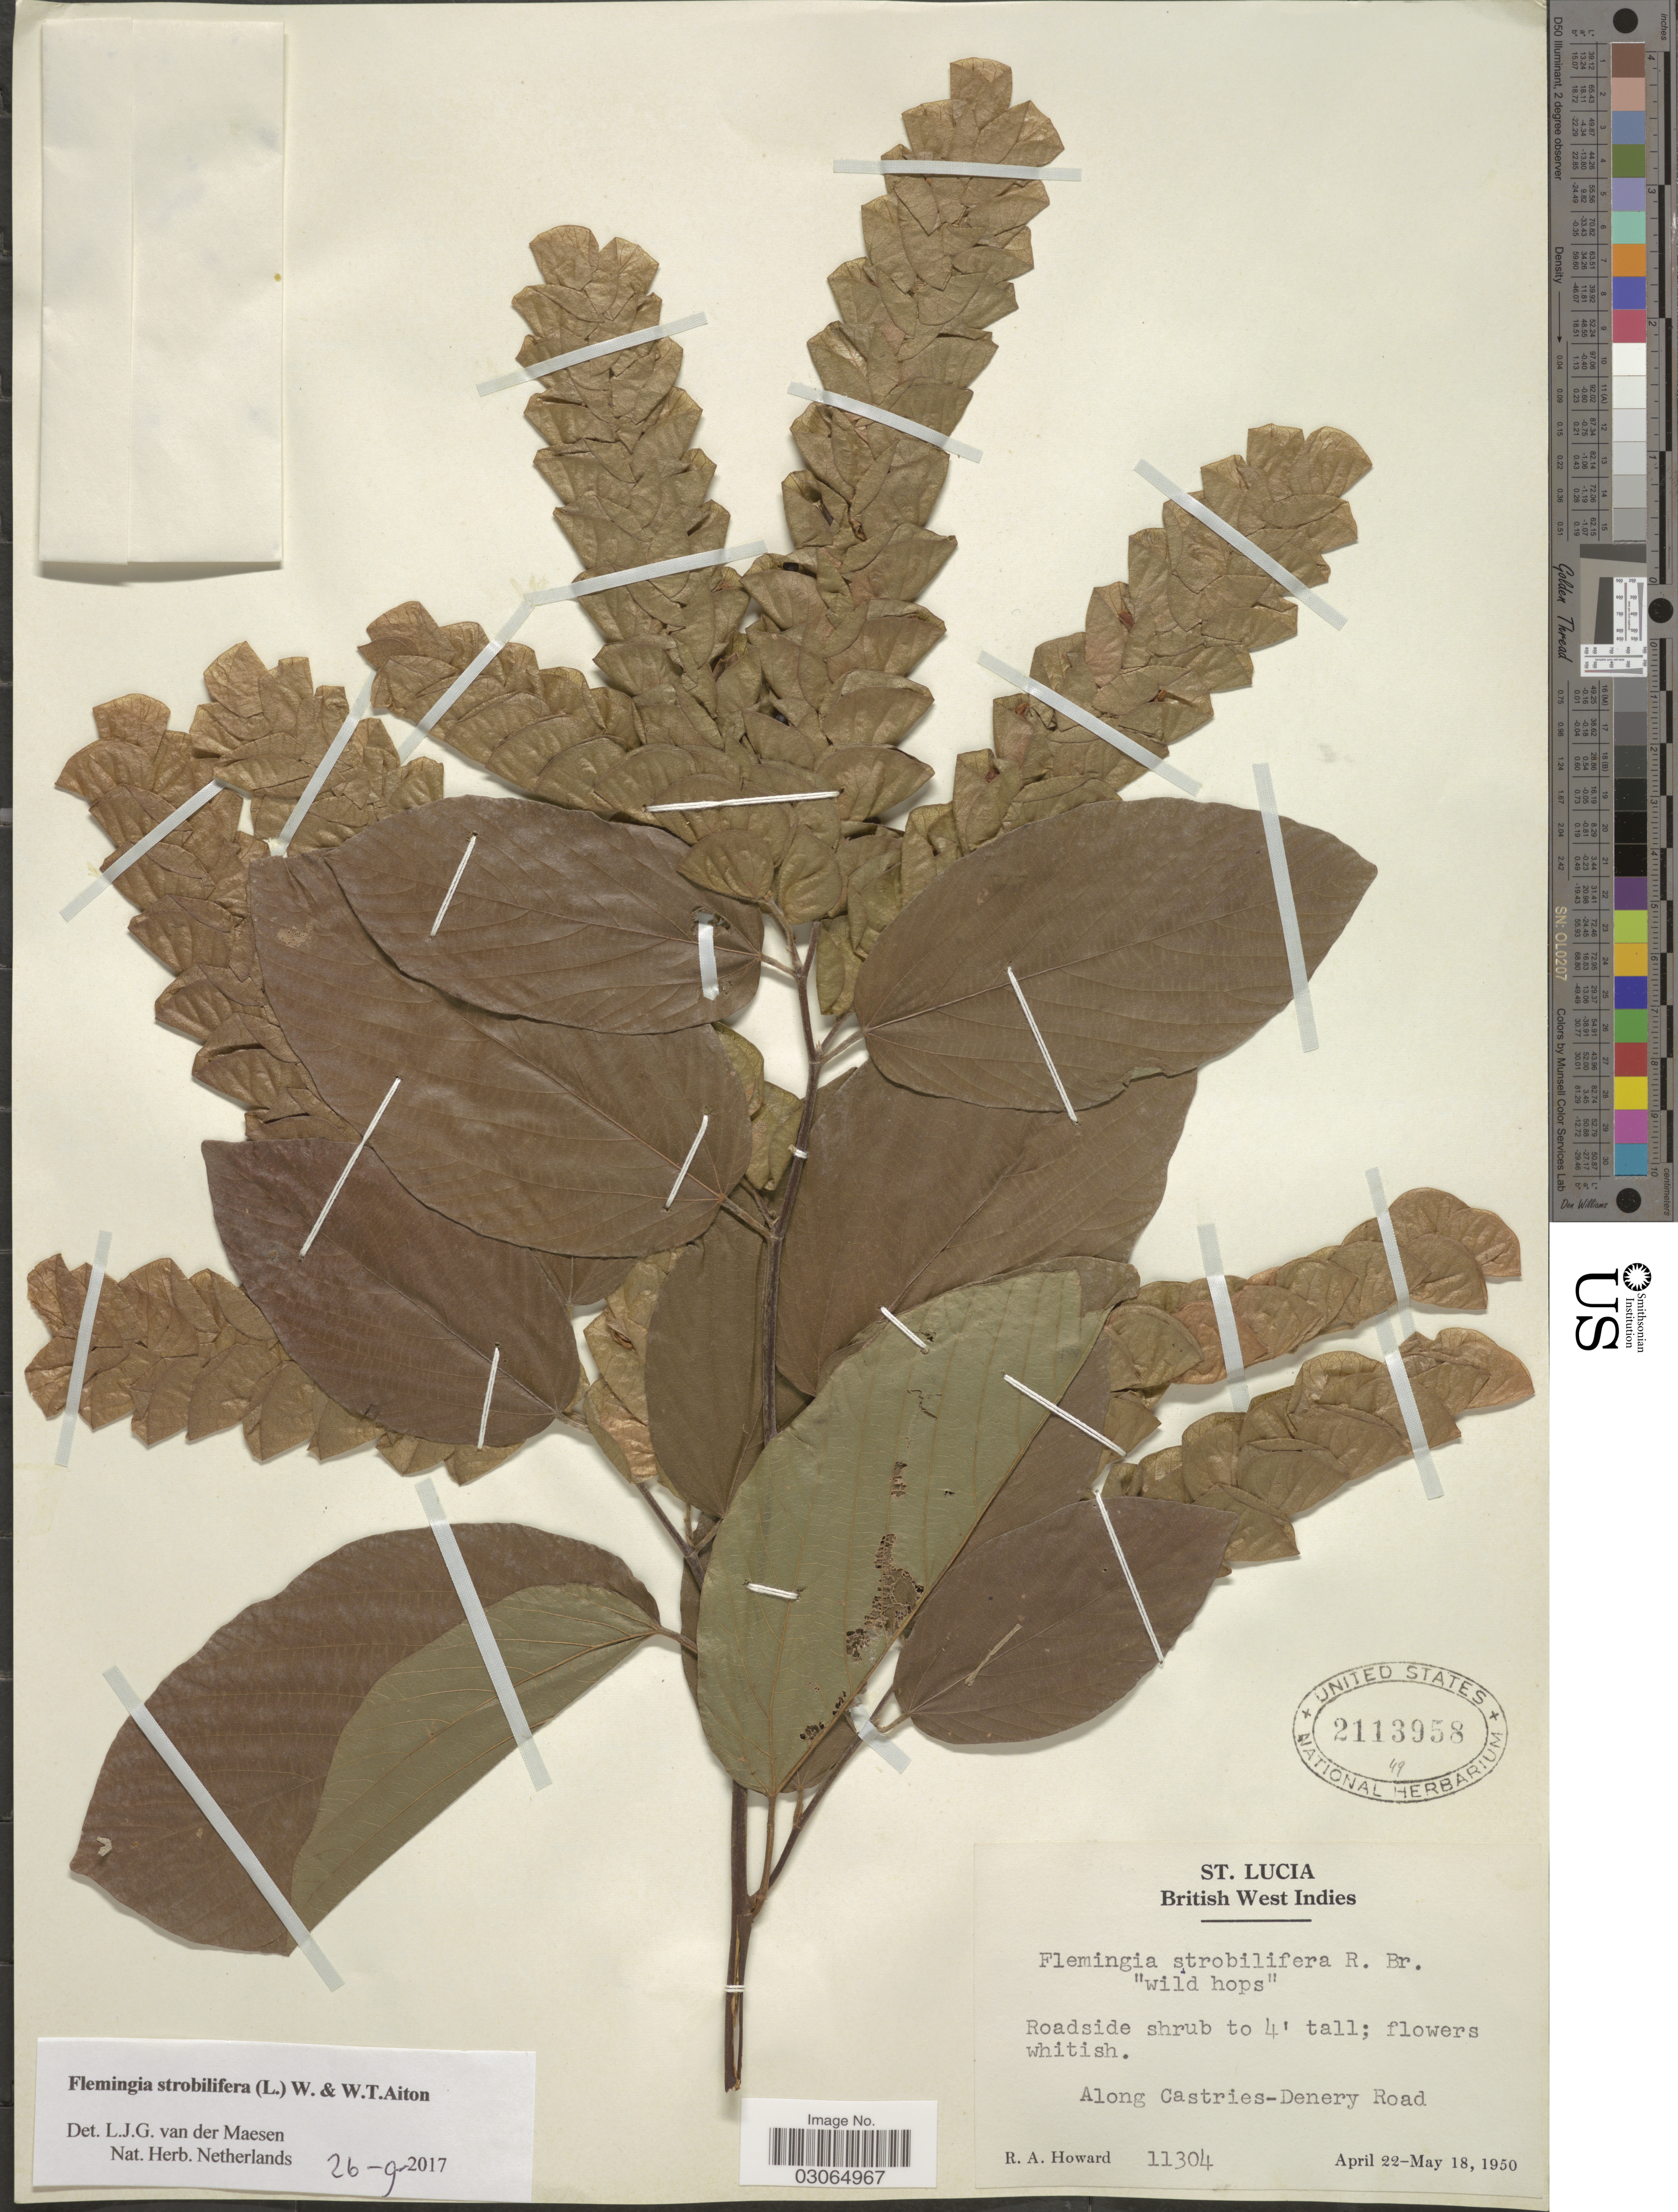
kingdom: Plantae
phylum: Tracheophyta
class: Magnoliopsida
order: Fabales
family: Fabaceae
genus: Flemingia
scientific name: Flemingia strobilifera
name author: (L.) W.T. Aiton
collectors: R. A. Howard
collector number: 11304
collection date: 1950-04-22/1950-05-18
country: St. Lucia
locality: British West Indies. Along Castries-Denery Road.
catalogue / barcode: US 2113958